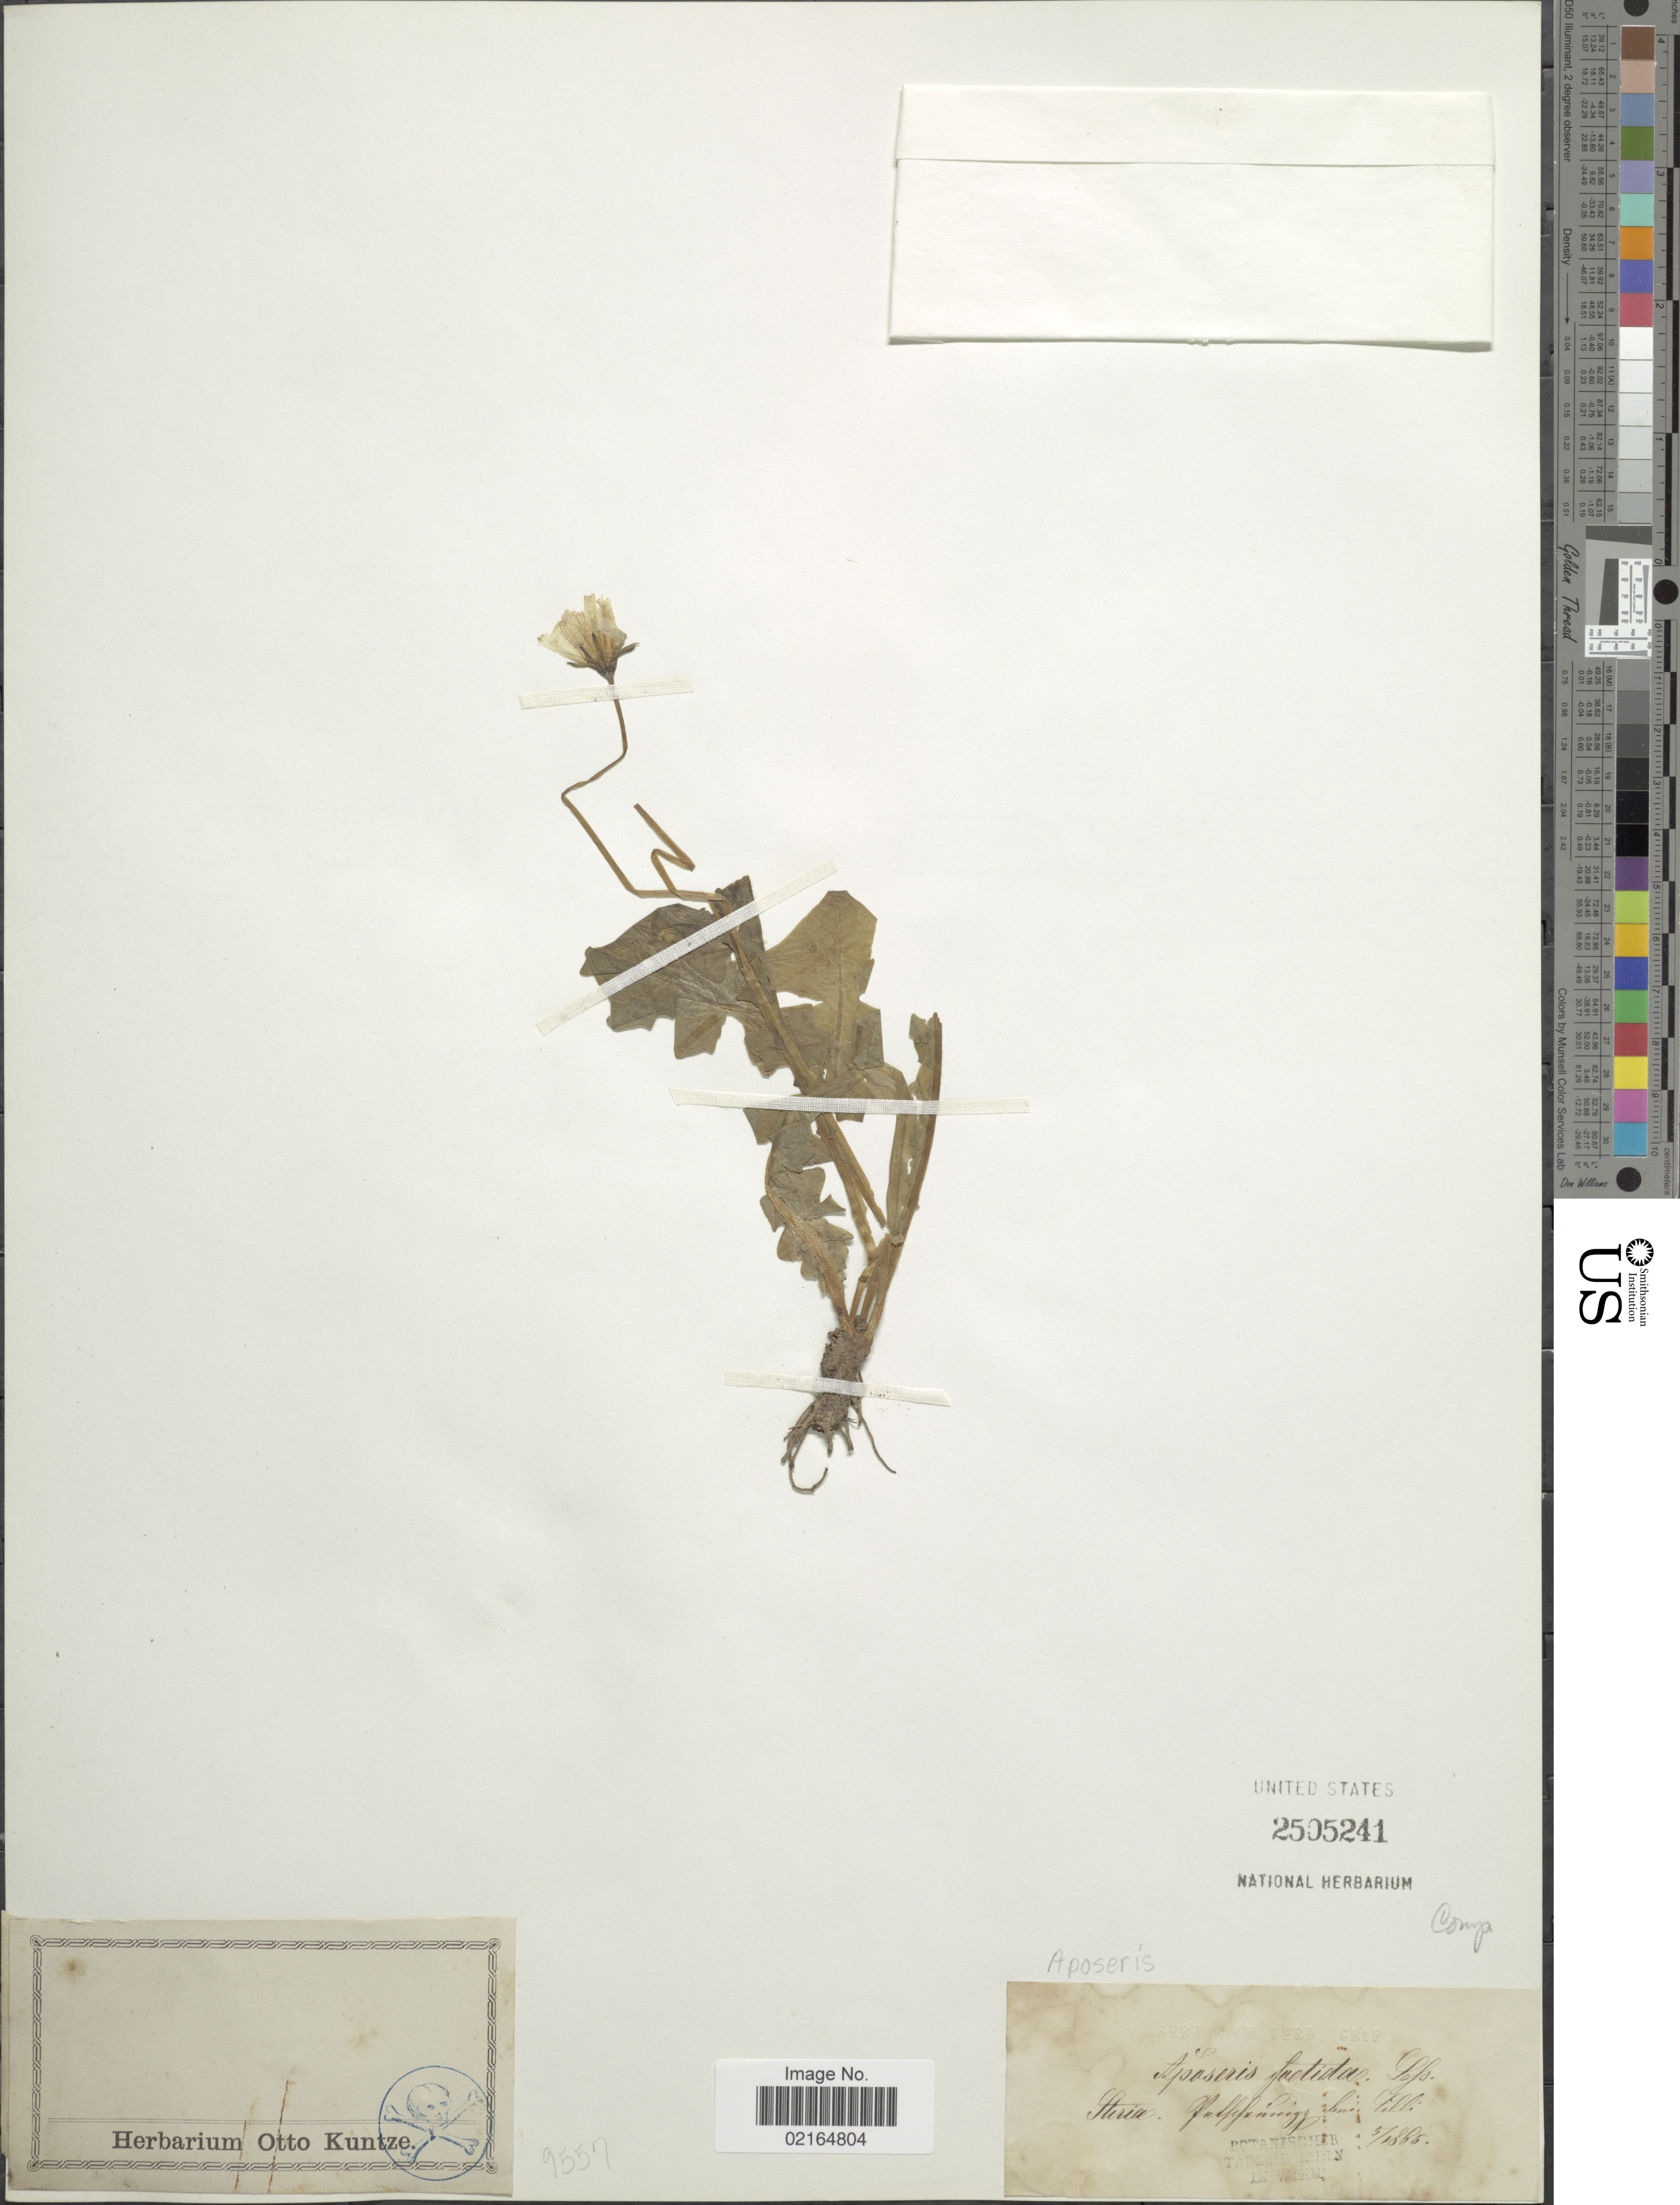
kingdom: Plantae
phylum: Tracheophyta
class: Magnoliopsida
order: Asterales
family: Asteraceae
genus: Aposeris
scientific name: Aposeris foetida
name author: (L.) Less.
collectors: ex herb. Otto Kuntze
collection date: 1865-05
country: Austria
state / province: Steiermark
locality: Steria, Gluffifrunigg bei lilli. [interpreted]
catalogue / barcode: US 2505241